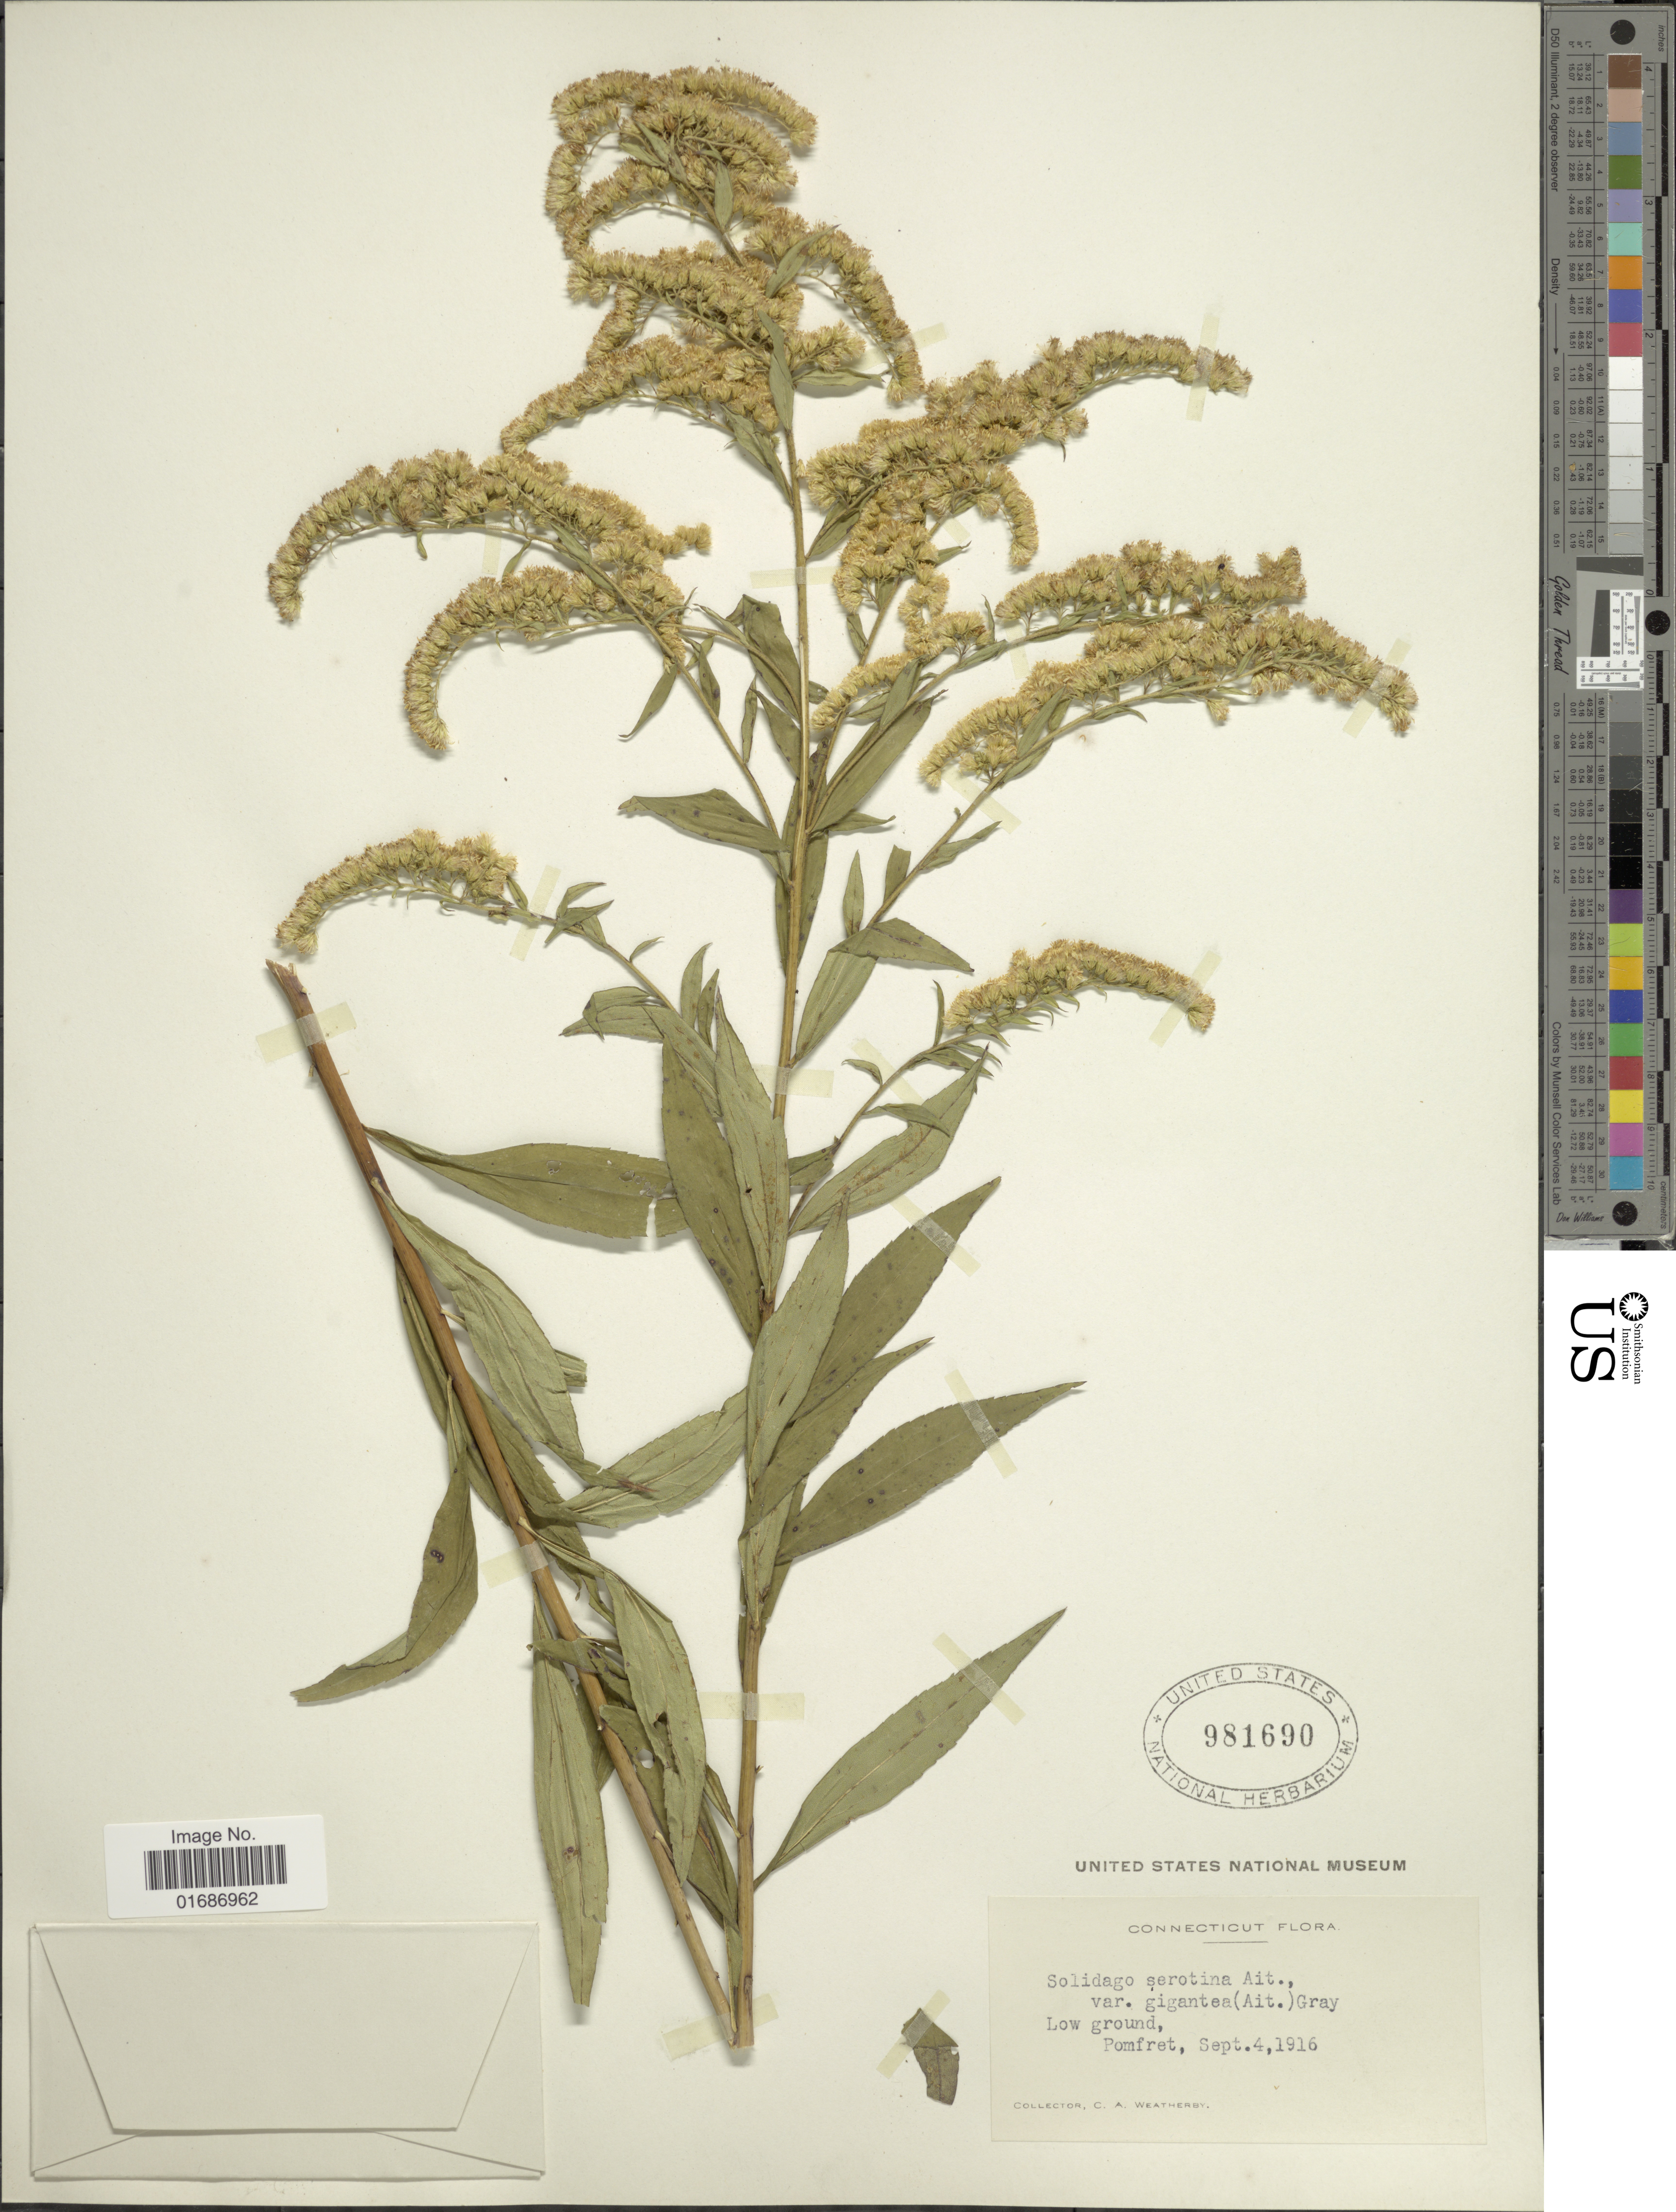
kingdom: Plantae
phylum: Tracheophyta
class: Magnoliopsida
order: Asterales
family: Asteraceae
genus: Solidago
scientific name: Solidago gigantea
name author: Aiton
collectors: C. A. Weatherby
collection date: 1916-09-04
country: United States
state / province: Connecticut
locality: Low ground, Pomfret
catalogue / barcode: US 981690